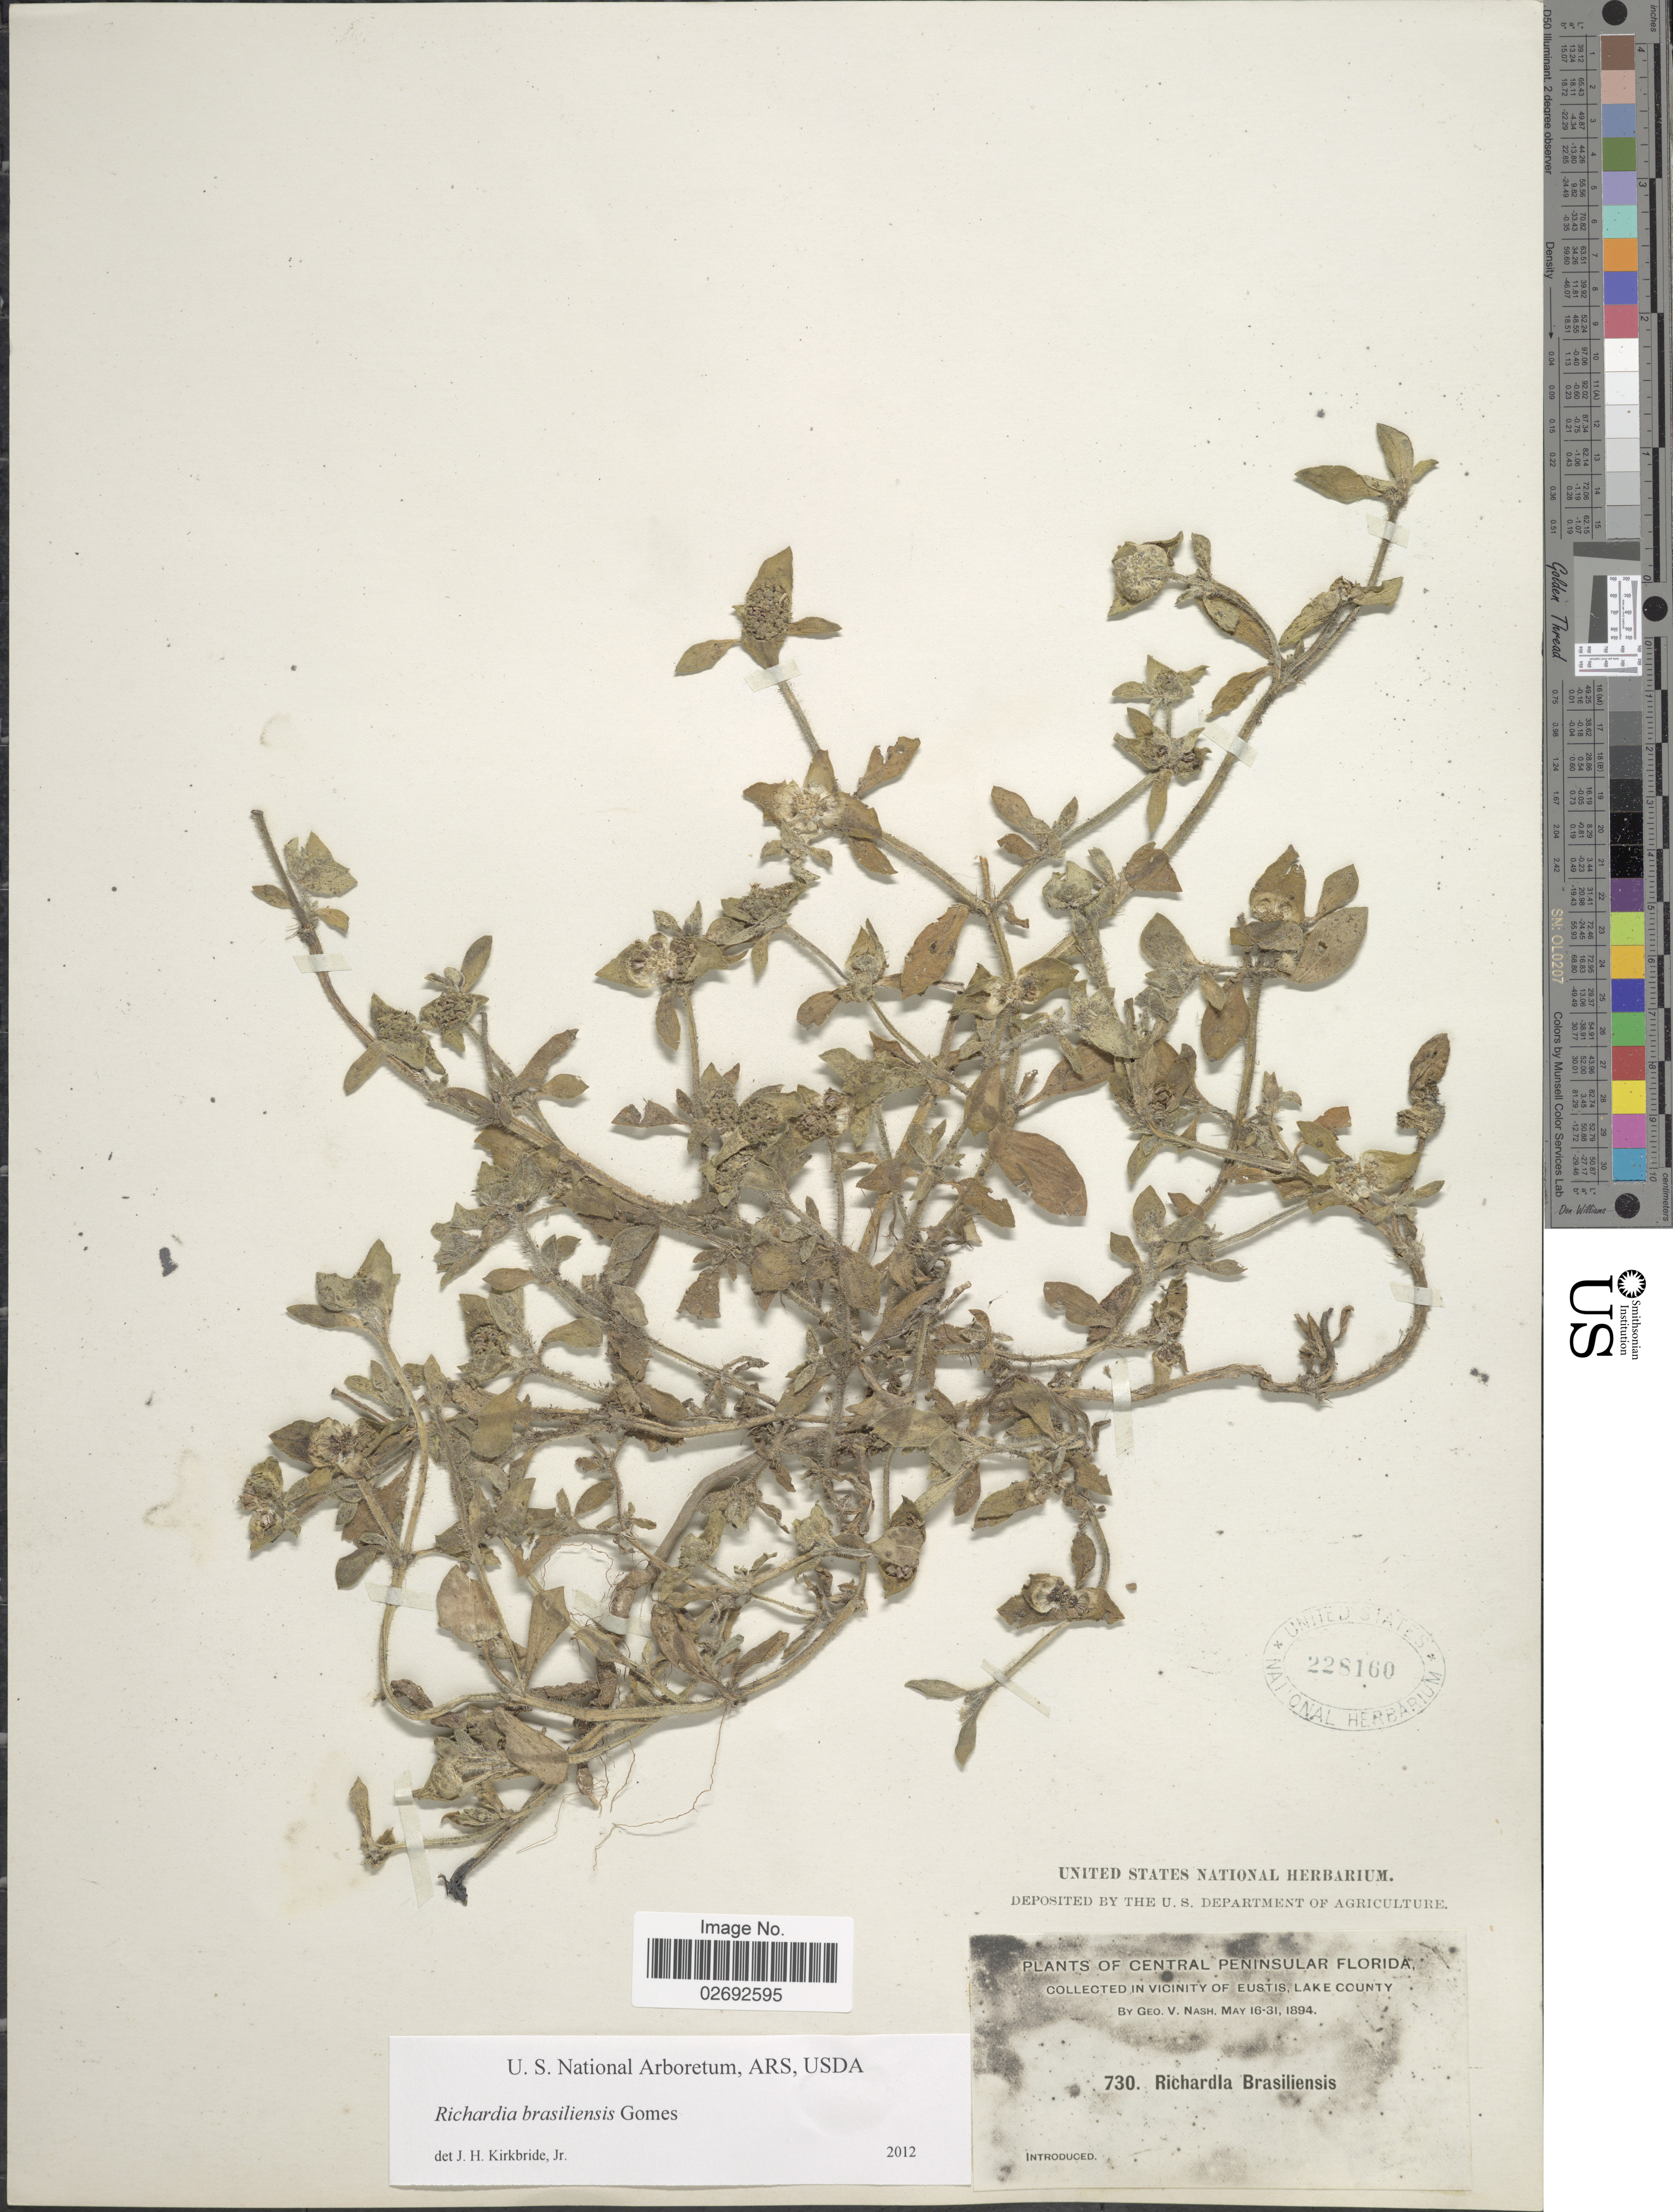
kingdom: Plantae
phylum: Tracheophyta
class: Magnoliopsida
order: Gentianales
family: Rubiaceae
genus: Richardia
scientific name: Richardia brasiliensis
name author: Gomes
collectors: G. V. Nash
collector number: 730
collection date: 1894-05-16/1894-05-31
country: United States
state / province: Florida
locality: Central Peninuslar Florida, Vicinity of Eustis, Lake County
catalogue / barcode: US 228160